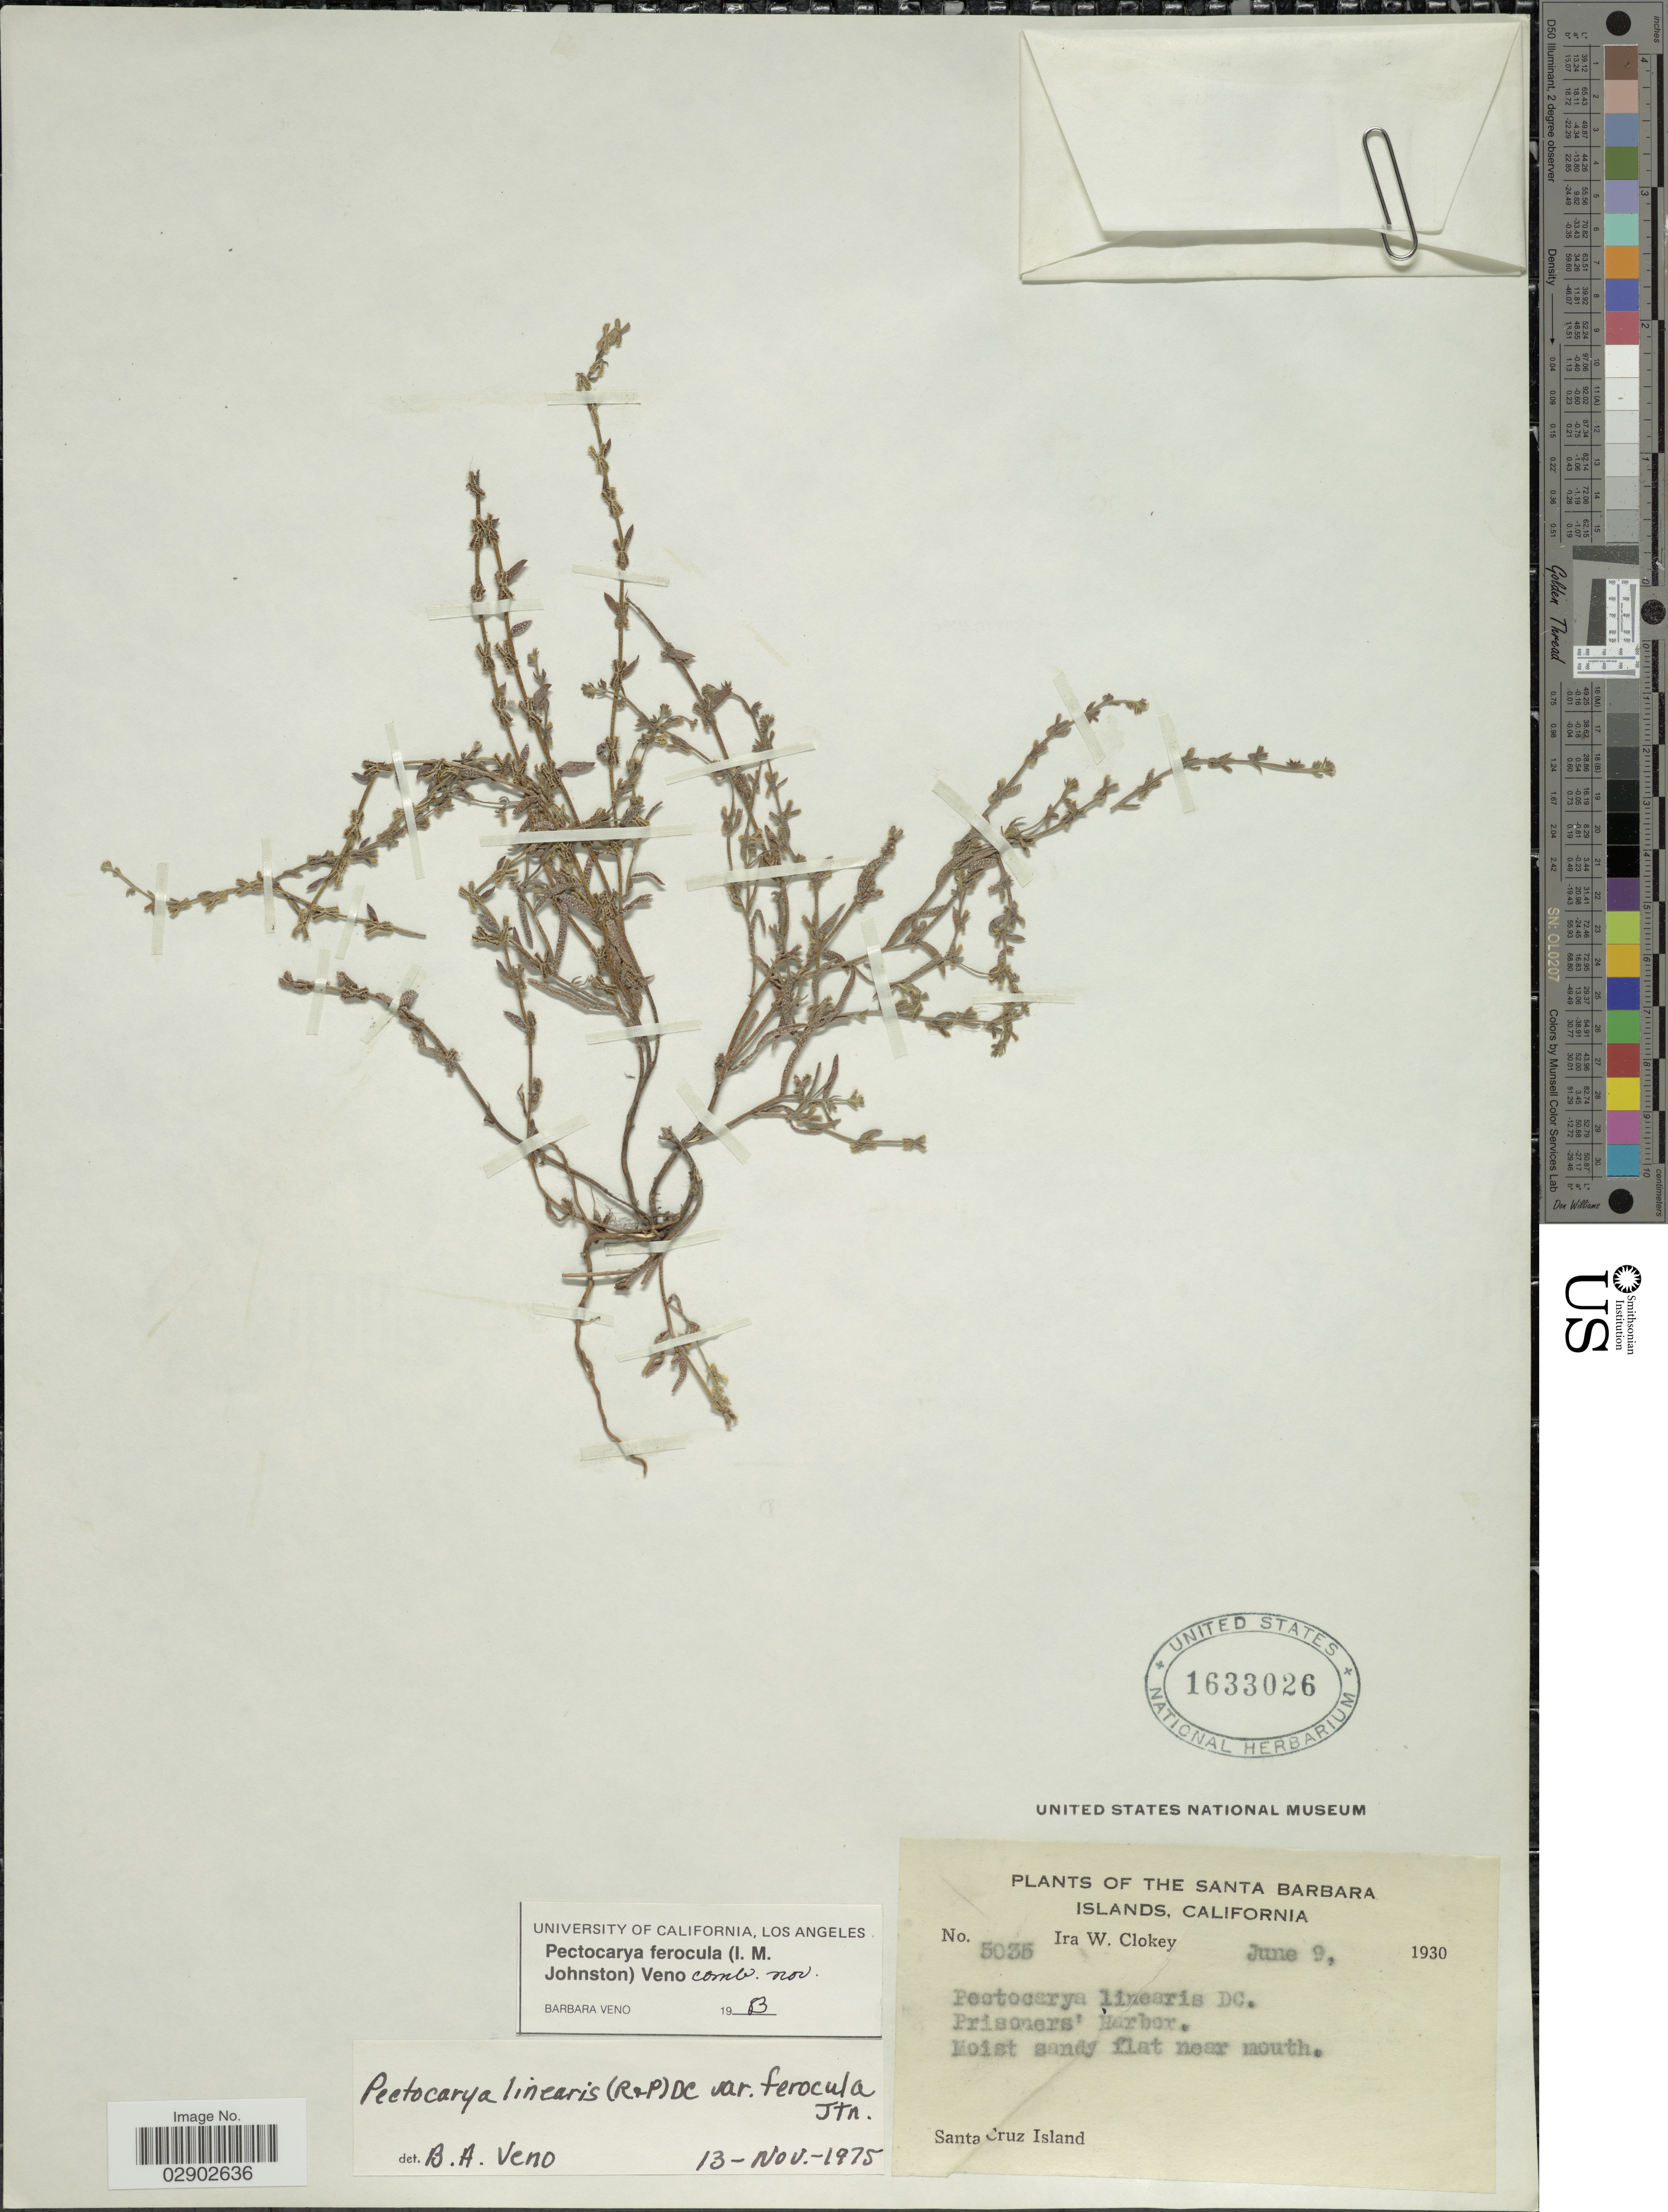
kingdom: Plantae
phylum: Tracheophyta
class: Magnoliopsida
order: Boraginales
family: Boraginaceae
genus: Pectocarya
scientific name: Pectocarya linearis subsp. ferocula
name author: (I.M. Johnst.) Thorne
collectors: I. W. Clokey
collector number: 5035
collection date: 1930-06-09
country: United States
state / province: California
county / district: Santa Barbara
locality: The Santa Barbara Islands. Santa Cruz Island.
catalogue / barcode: US 1633026